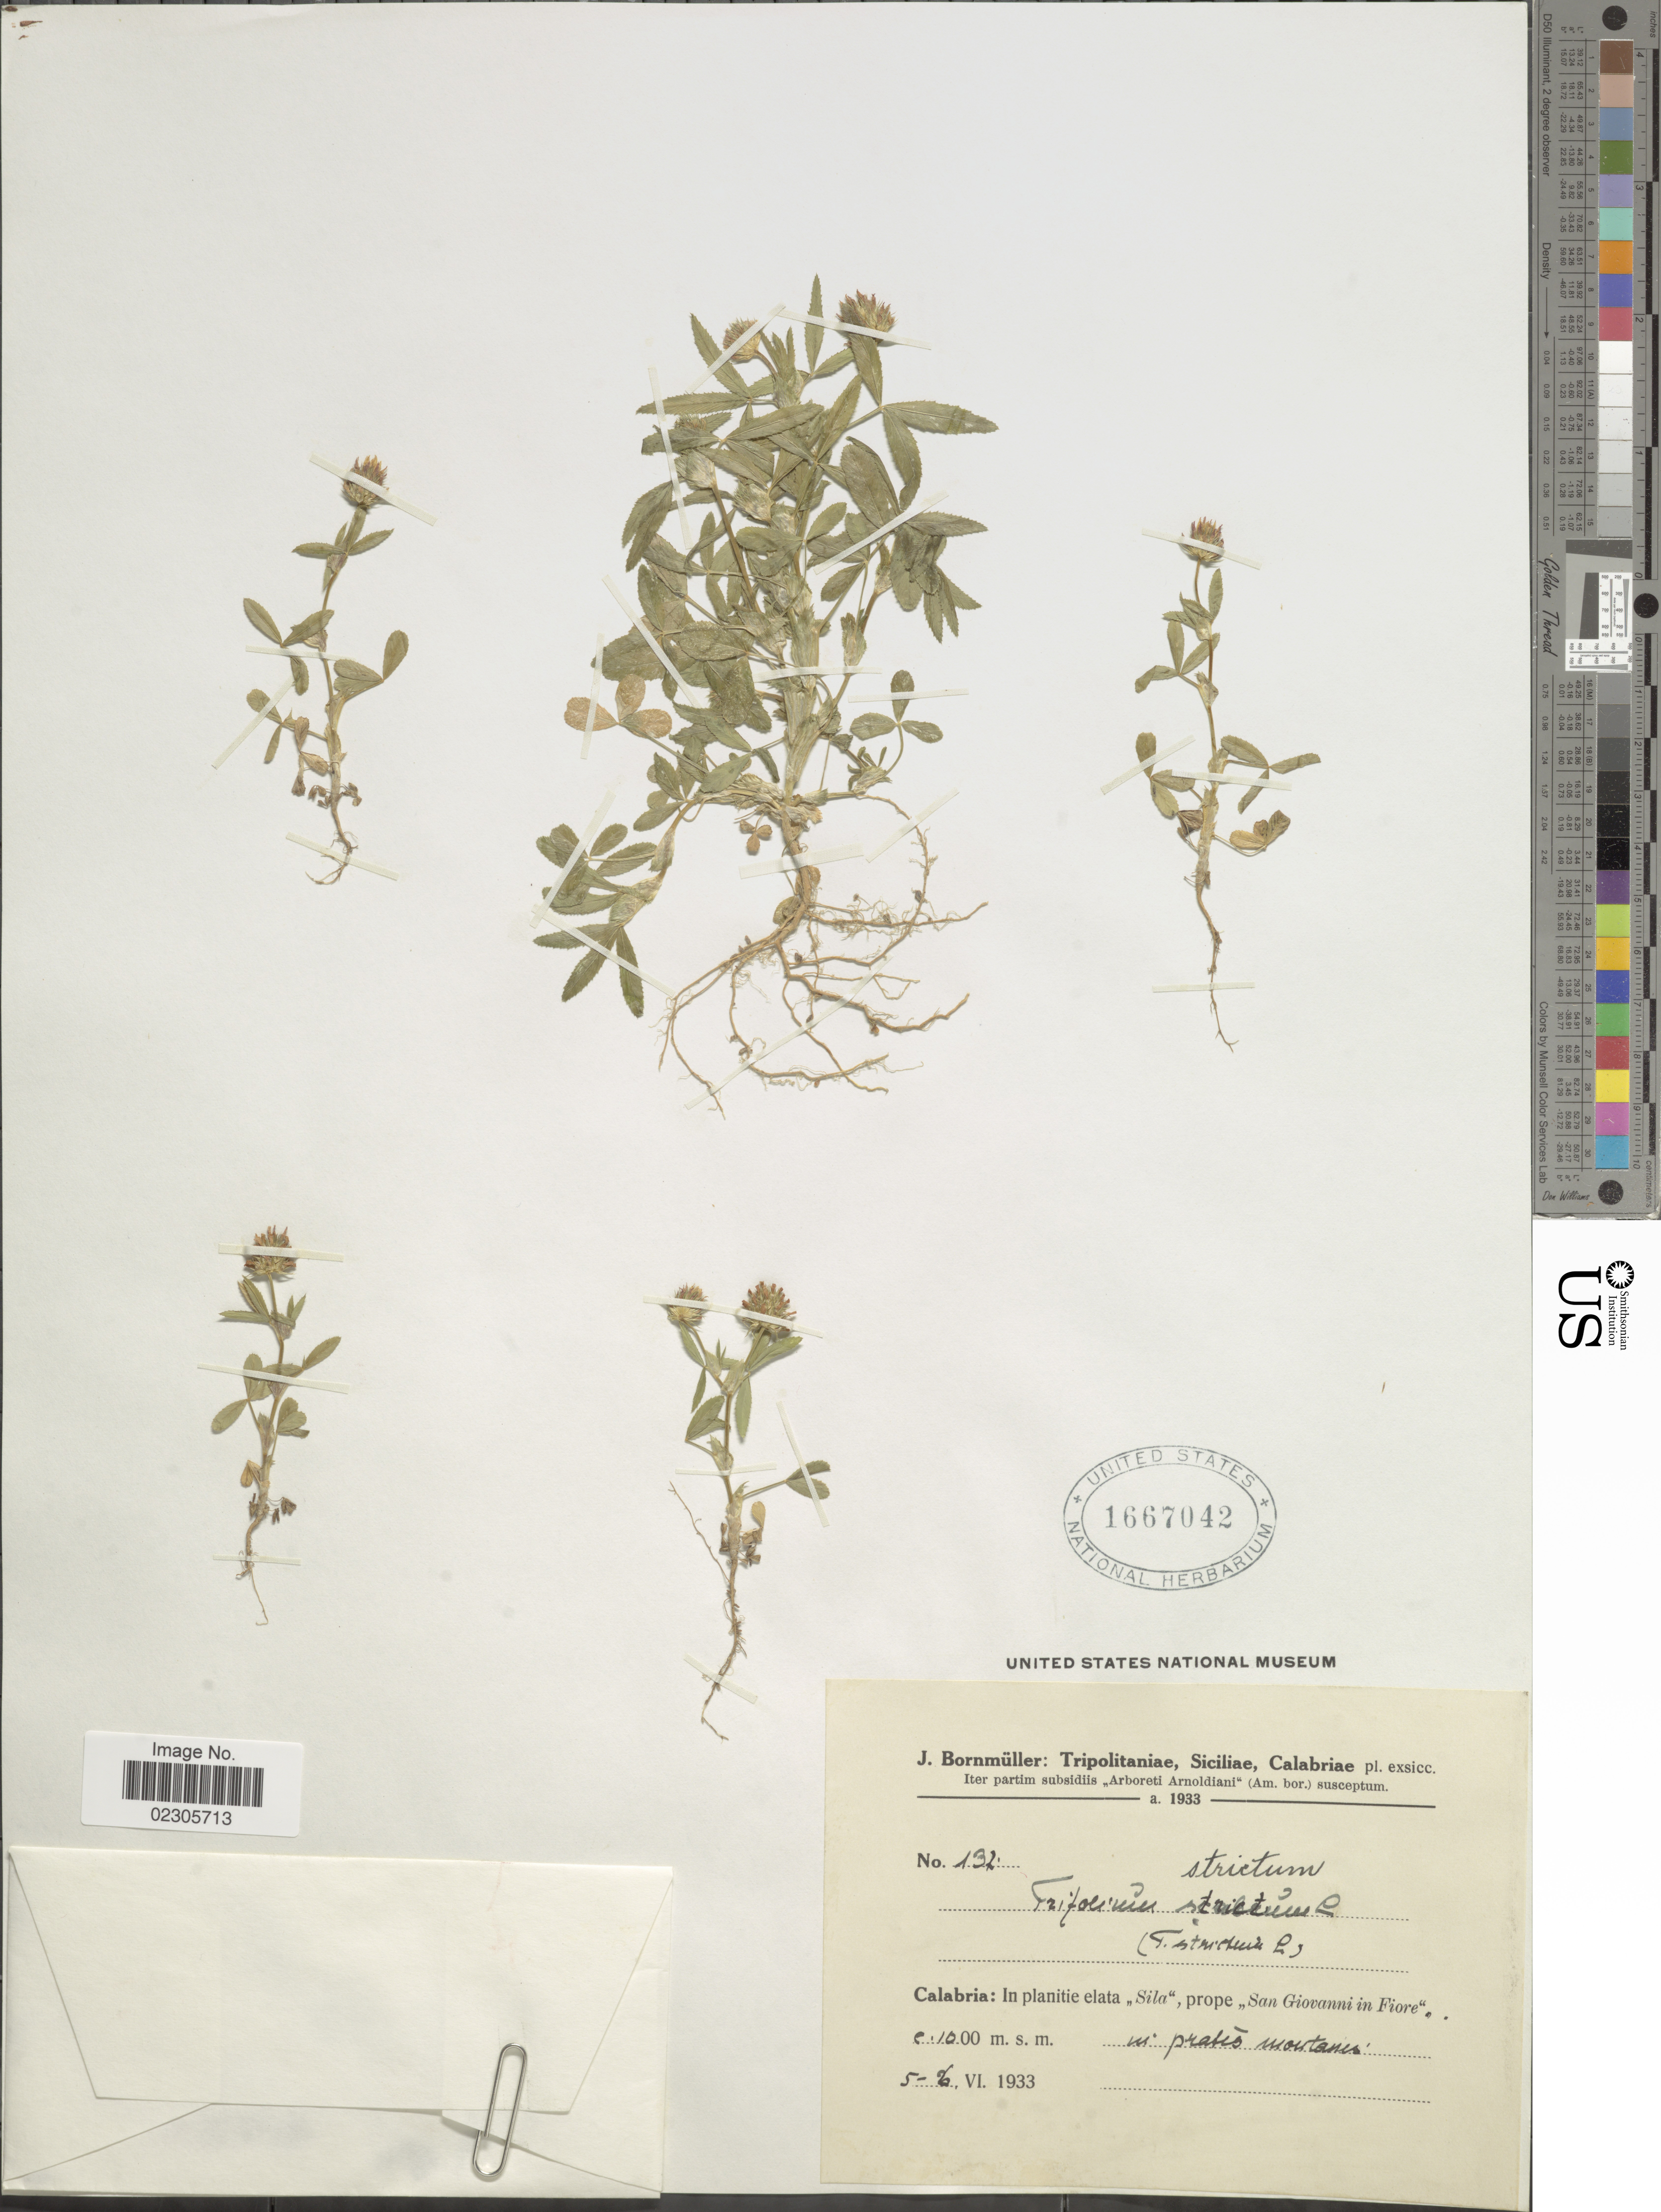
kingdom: Plantae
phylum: Tracheophyta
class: Magnoliopsida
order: Fabales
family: Fabaceae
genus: Trifolium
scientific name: Trifolium striatum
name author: L.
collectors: J. Bornmüller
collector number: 132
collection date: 1933-06-05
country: Italy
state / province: Calabria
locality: Tripolitaniae, Sciliae, Calabriae, Clabria: in planitie elata "Sila" prope San Giovanni in Fiore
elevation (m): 1000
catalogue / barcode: US 1667042